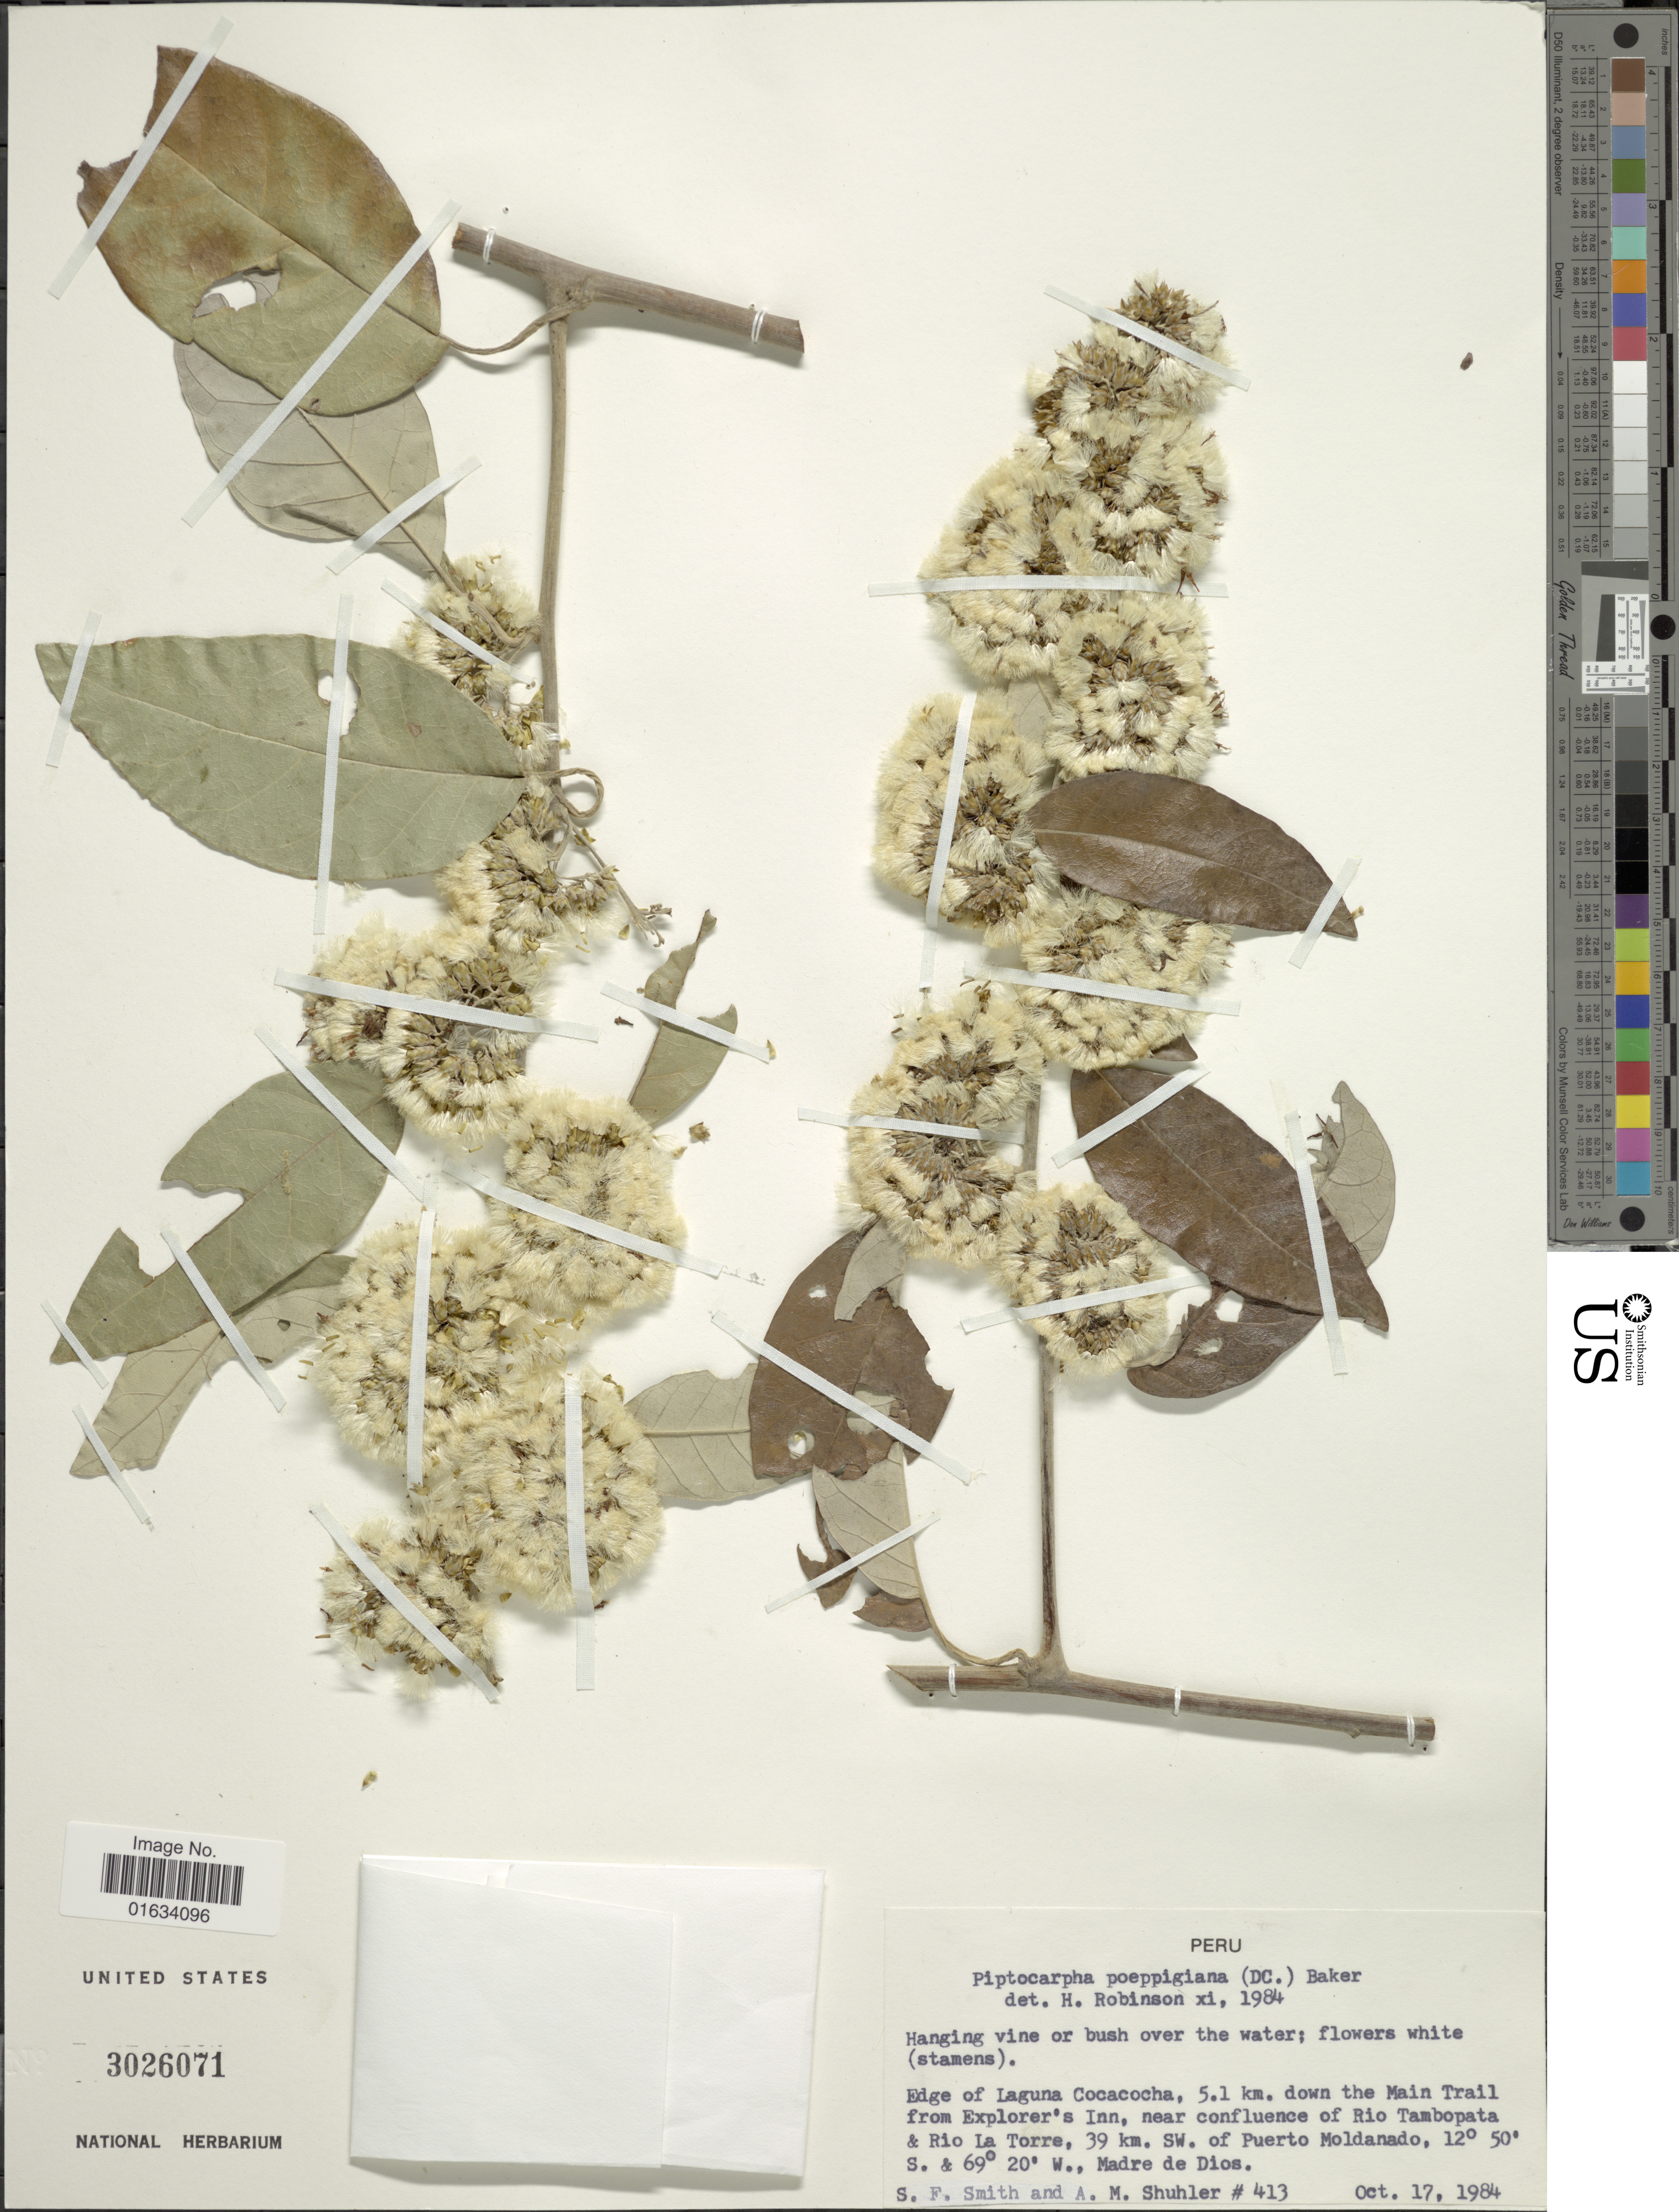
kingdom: Plantae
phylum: Tracheophyta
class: Magnoliopsida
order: Asterales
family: Asteraceae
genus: Piptocarpha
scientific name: Piptocarpha poeppigiana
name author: (DC.) Baker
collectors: S.F. Smith & A. Shuhler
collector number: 413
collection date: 1984-10-17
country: Peru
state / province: Madre de Dios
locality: Peru. Edge of Laguna Cocacocha, 5.1 km. down the Main Trail from Explorer's Inn, near confluence of Rio Tambopata & Rio La Torre, 39 km, SW. of Puerto Moldanado. Madre de Dios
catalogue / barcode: US 3026071